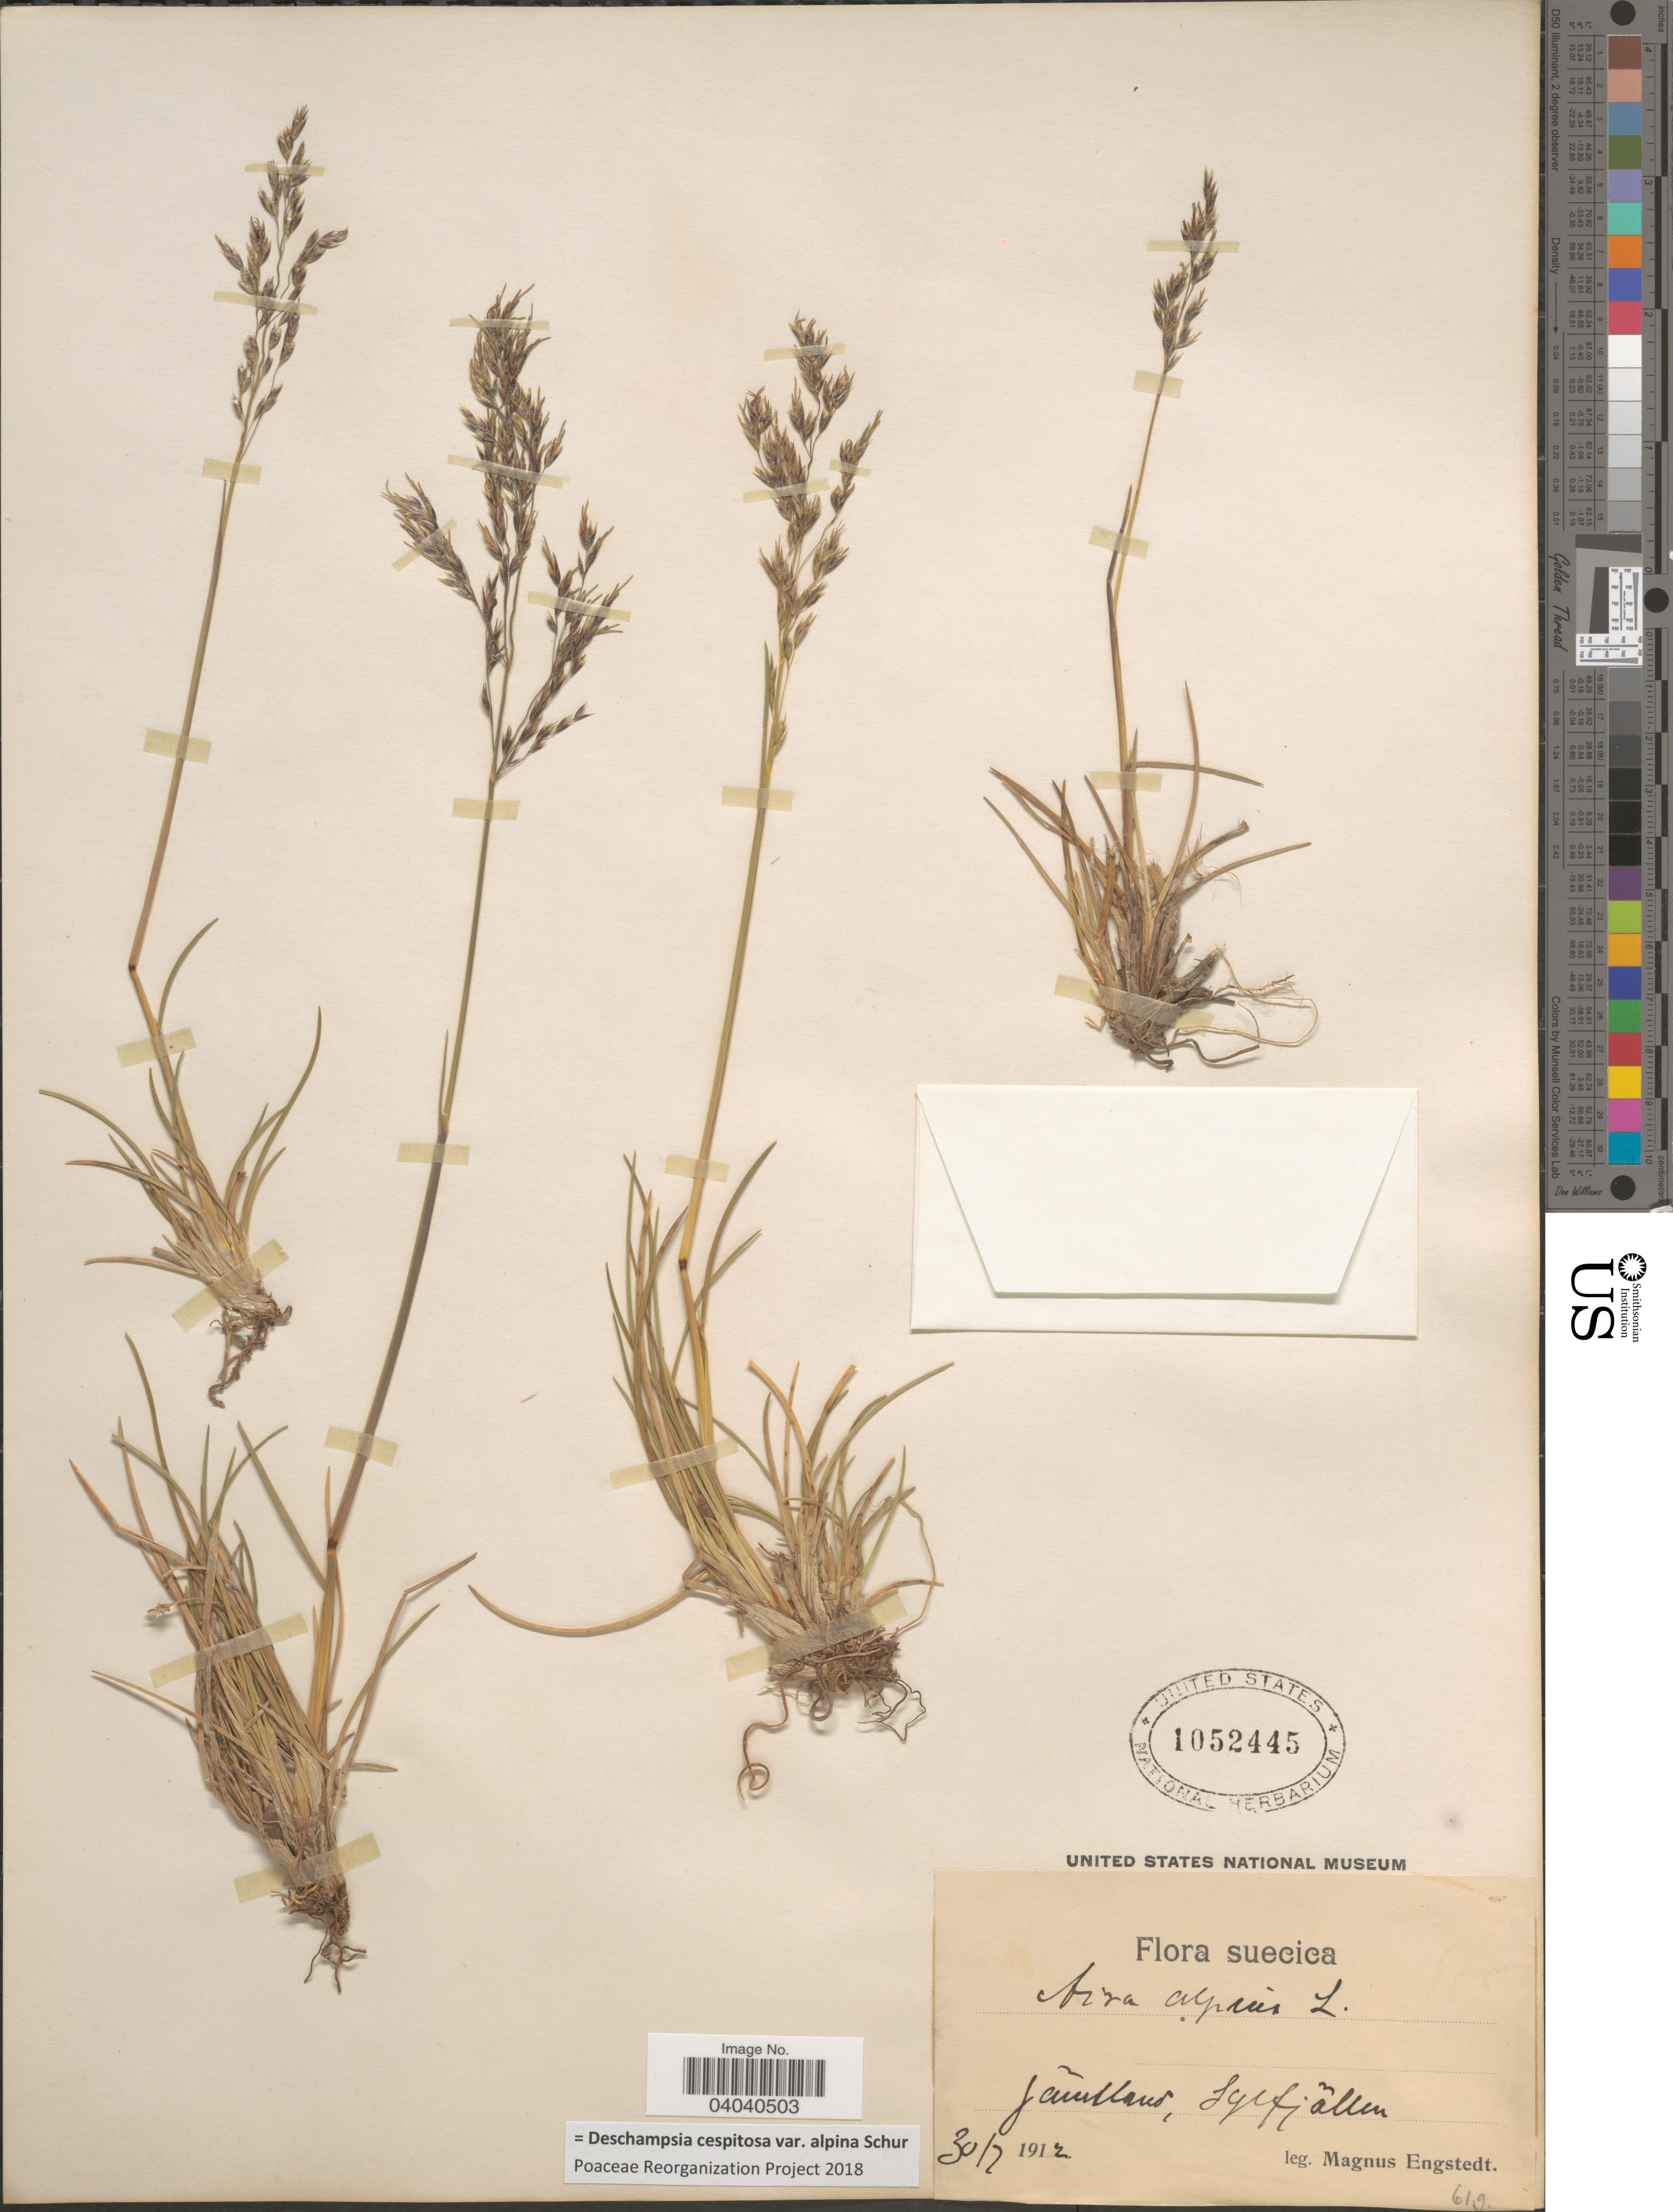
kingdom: Plantae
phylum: Tracheophyta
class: Liliopsida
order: Poales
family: Poaceae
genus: Deschampsia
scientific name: Deschampsia cespitosa var. alpina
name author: Vasey ex W.J. Beal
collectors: M. Engstedt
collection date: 1912-07-30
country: Sweden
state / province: Jämtland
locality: Suecica. Jãmtland, Sylfjãllen.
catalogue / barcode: US 1052445